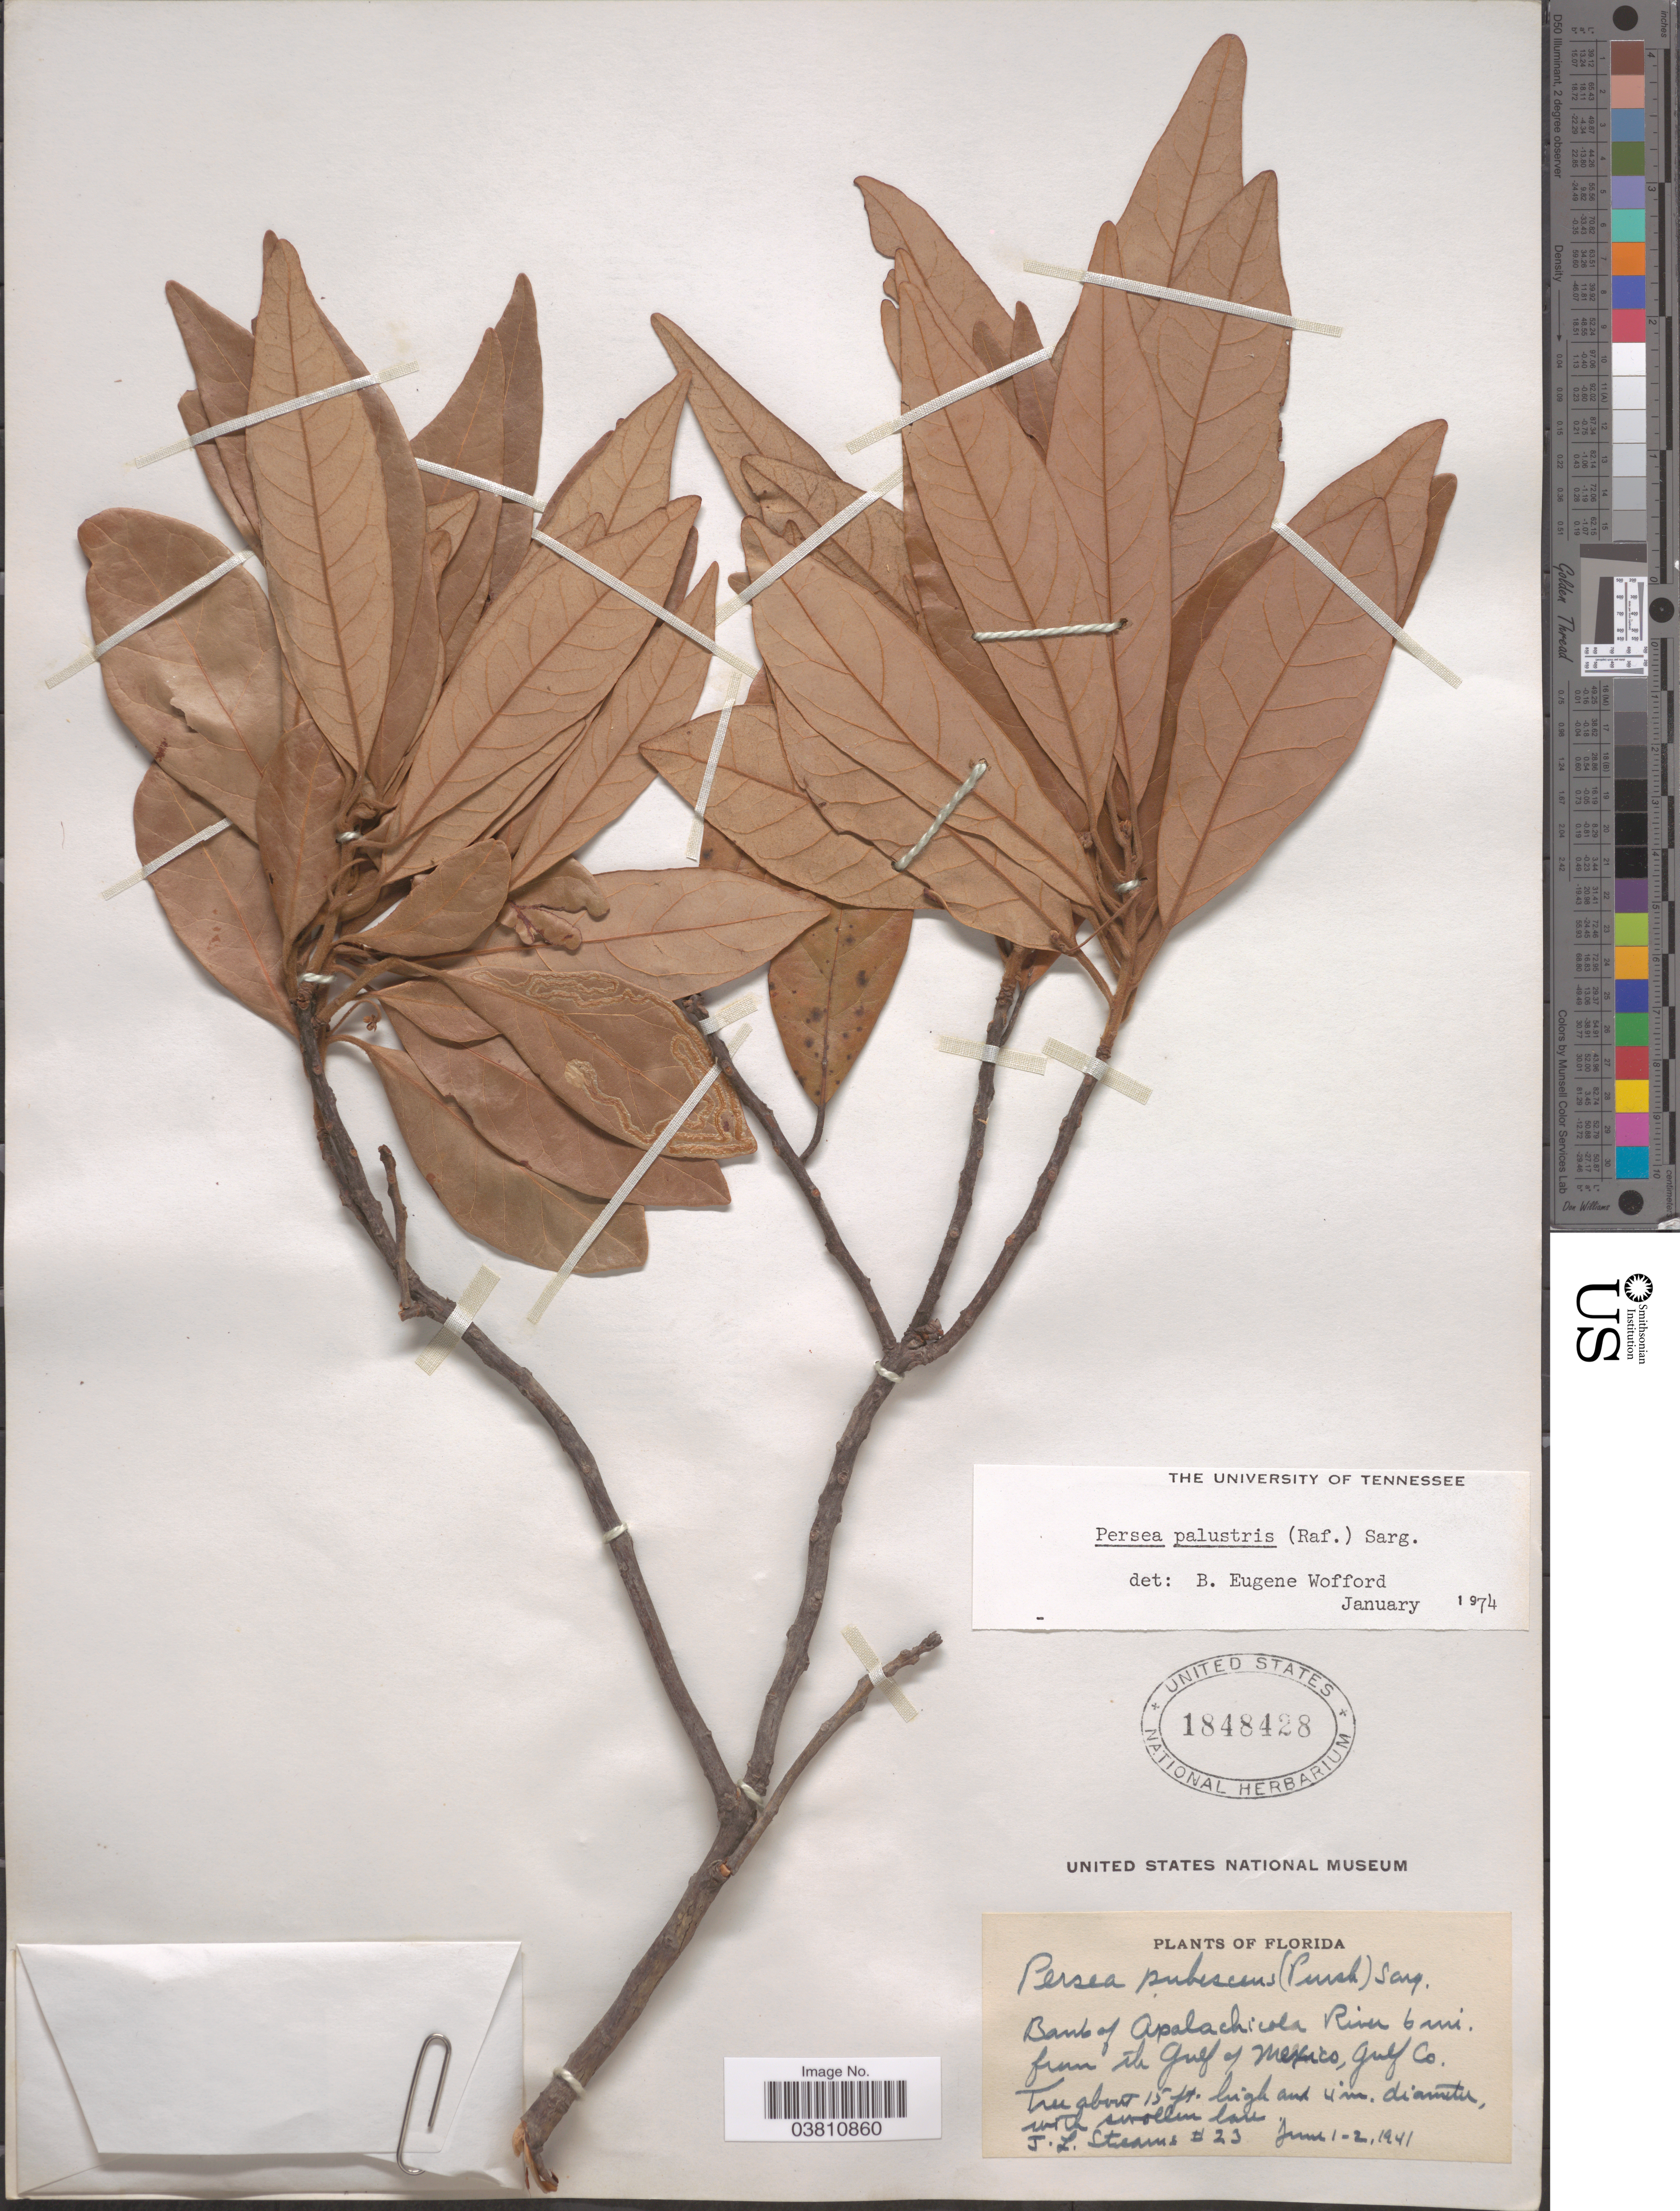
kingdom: Plantae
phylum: Tracheophyta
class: Magnoliopsida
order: Laurales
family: Lauraceae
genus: Persea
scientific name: Persea palustris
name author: (Raf.) Sarg.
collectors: J. Stearns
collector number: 23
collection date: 1941-06-01/1941-06-02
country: United States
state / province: Florida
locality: Banks of Apalachicola River 6 mi. from the Gulf of Mexico, Gulf Co.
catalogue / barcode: US 1848428